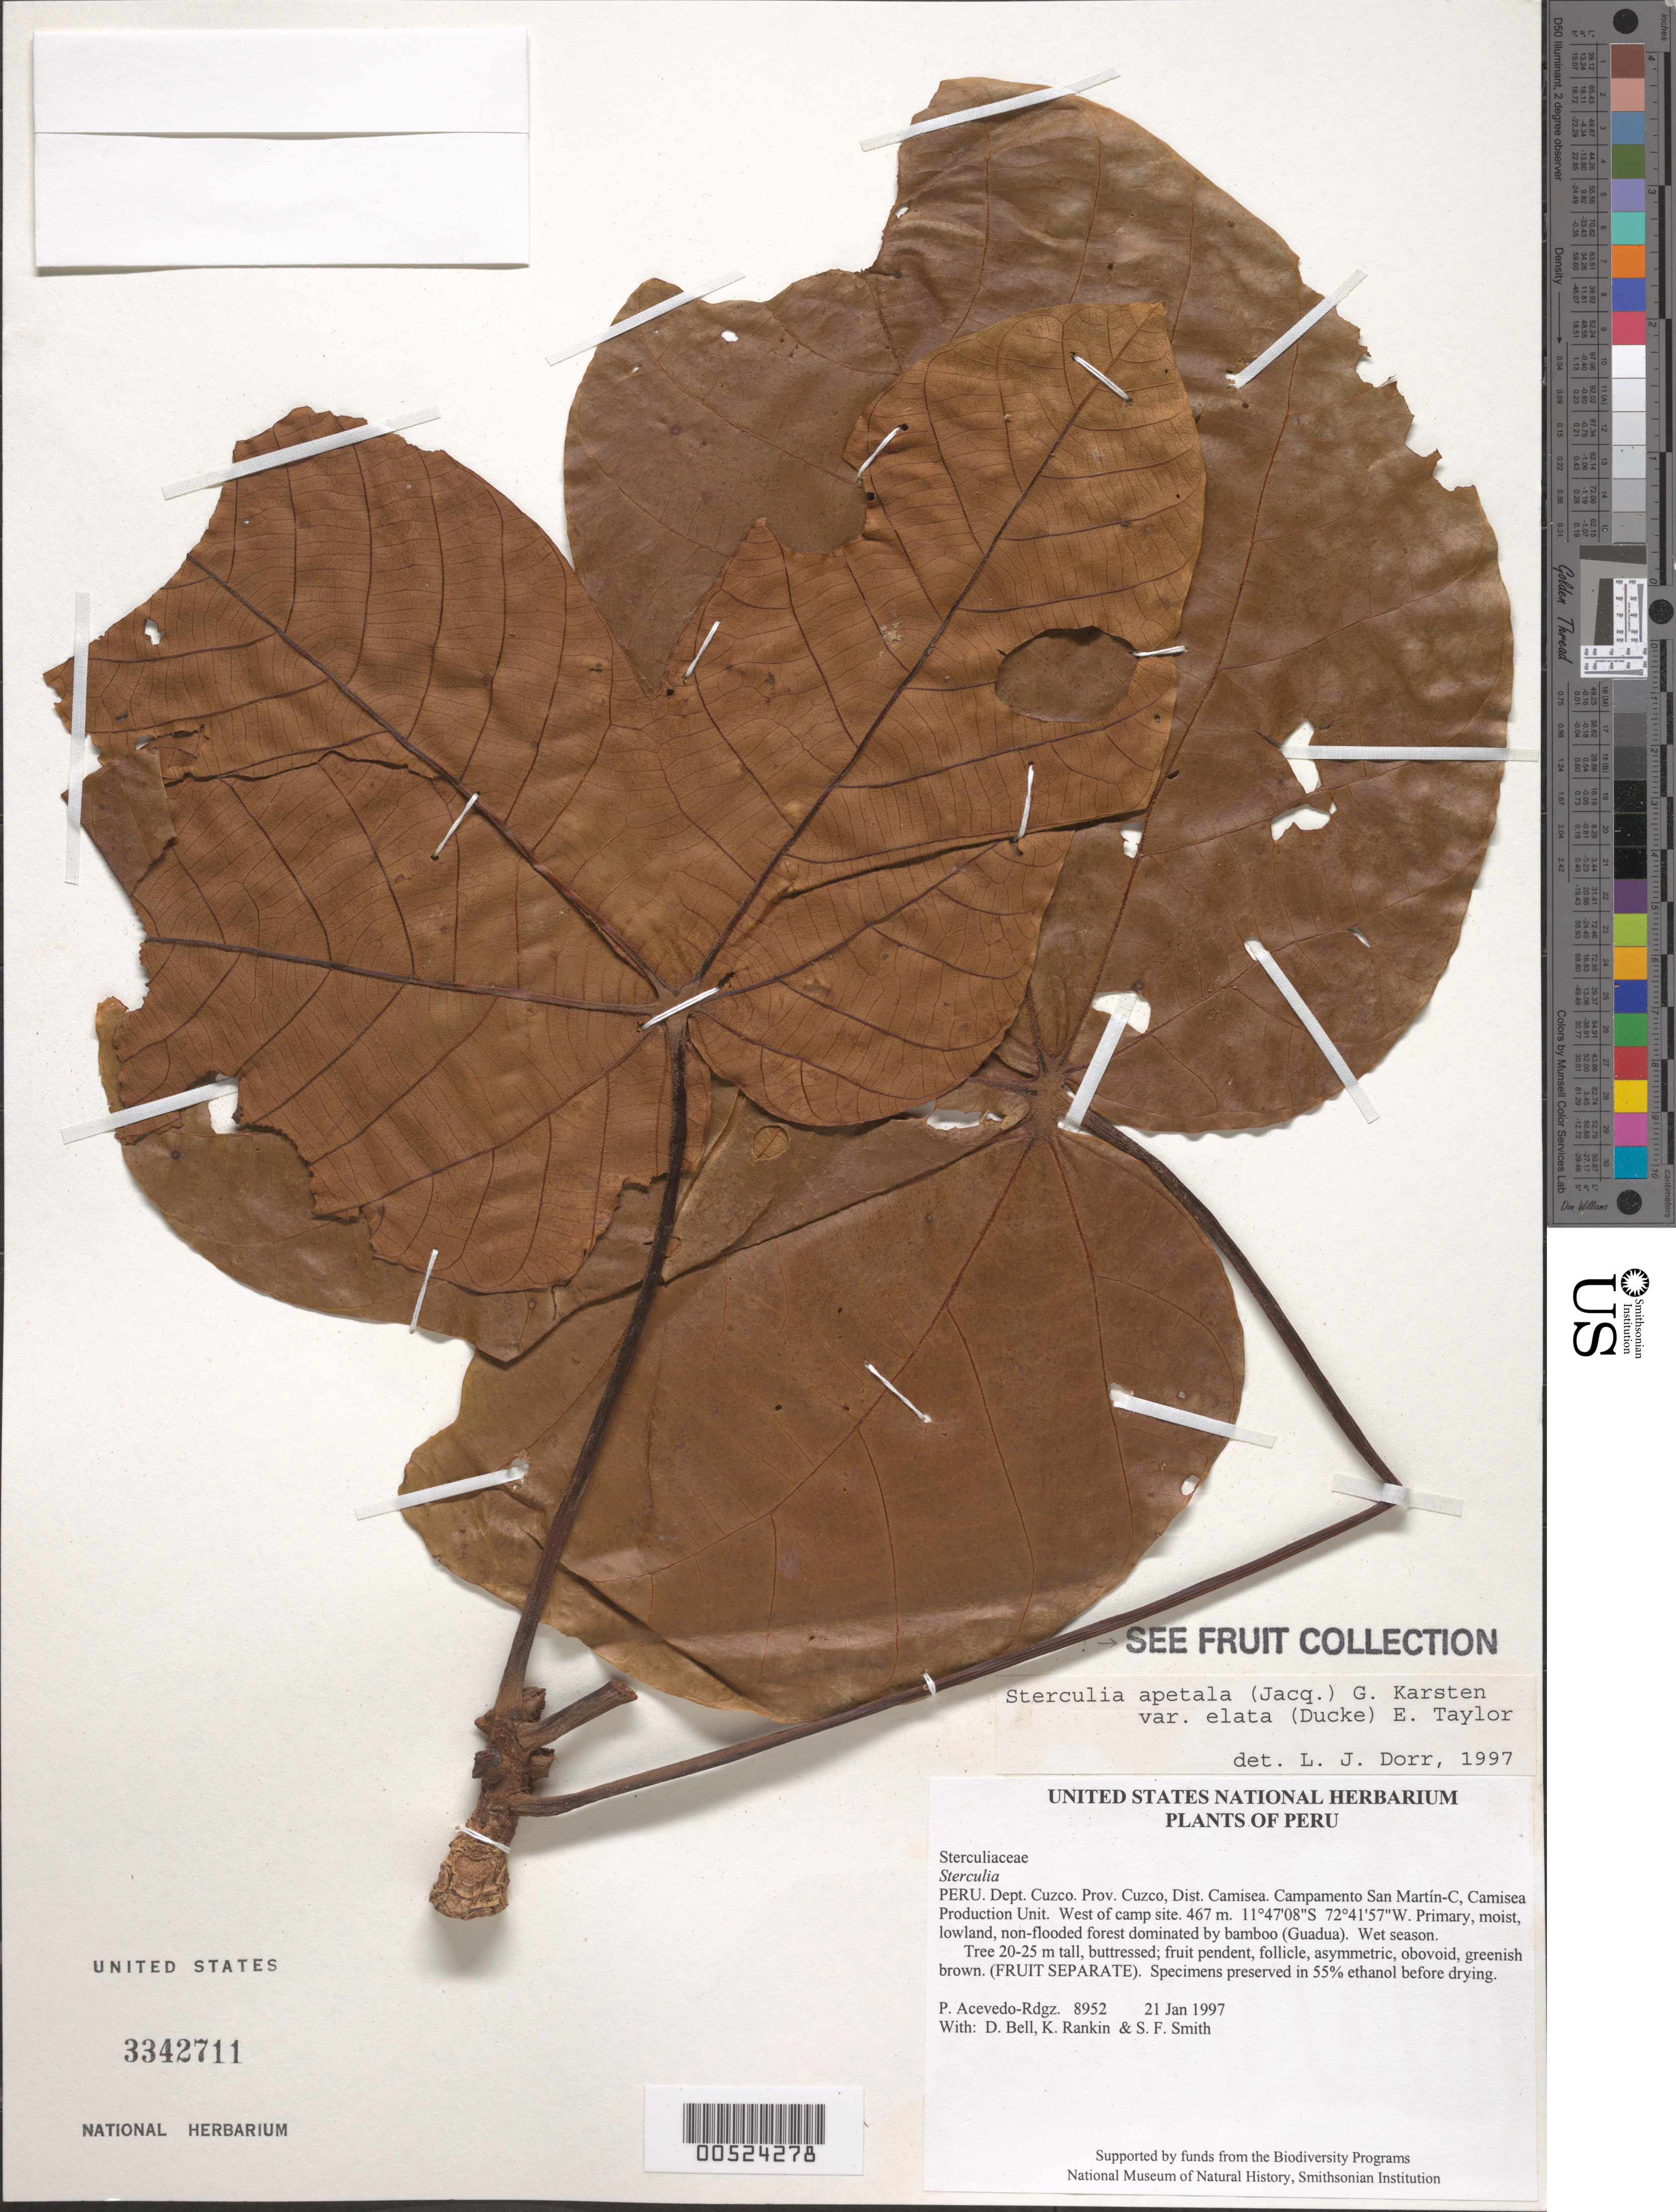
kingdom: Plantae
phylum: Tracheophyta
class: Magnoliopsida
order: Malvales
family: Malvaceae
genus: Sterculia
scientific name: Sterculia apetala var. elata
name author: (Jacq.) H. Karst.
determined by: Dorr, L. J., (BOT), Smithsonian Institution - National Museum of Natural History (UNITED STATES)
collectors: P. Acevedo-Rodr., D. A. Bell, K. Rankin & S.F. Smith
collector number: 8952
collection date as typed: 21 Jan 1997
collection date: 1997-01-21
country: Peru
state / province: Cusco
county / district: Cusco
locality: Dist. Camisea. Campamento San Martín-C, Camisea Production Unit. West of camp site.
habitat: Primary, moist, lowland, non-flooded forest dominated by bamboo (Guadua).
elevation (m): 467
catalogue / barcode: US 3342711